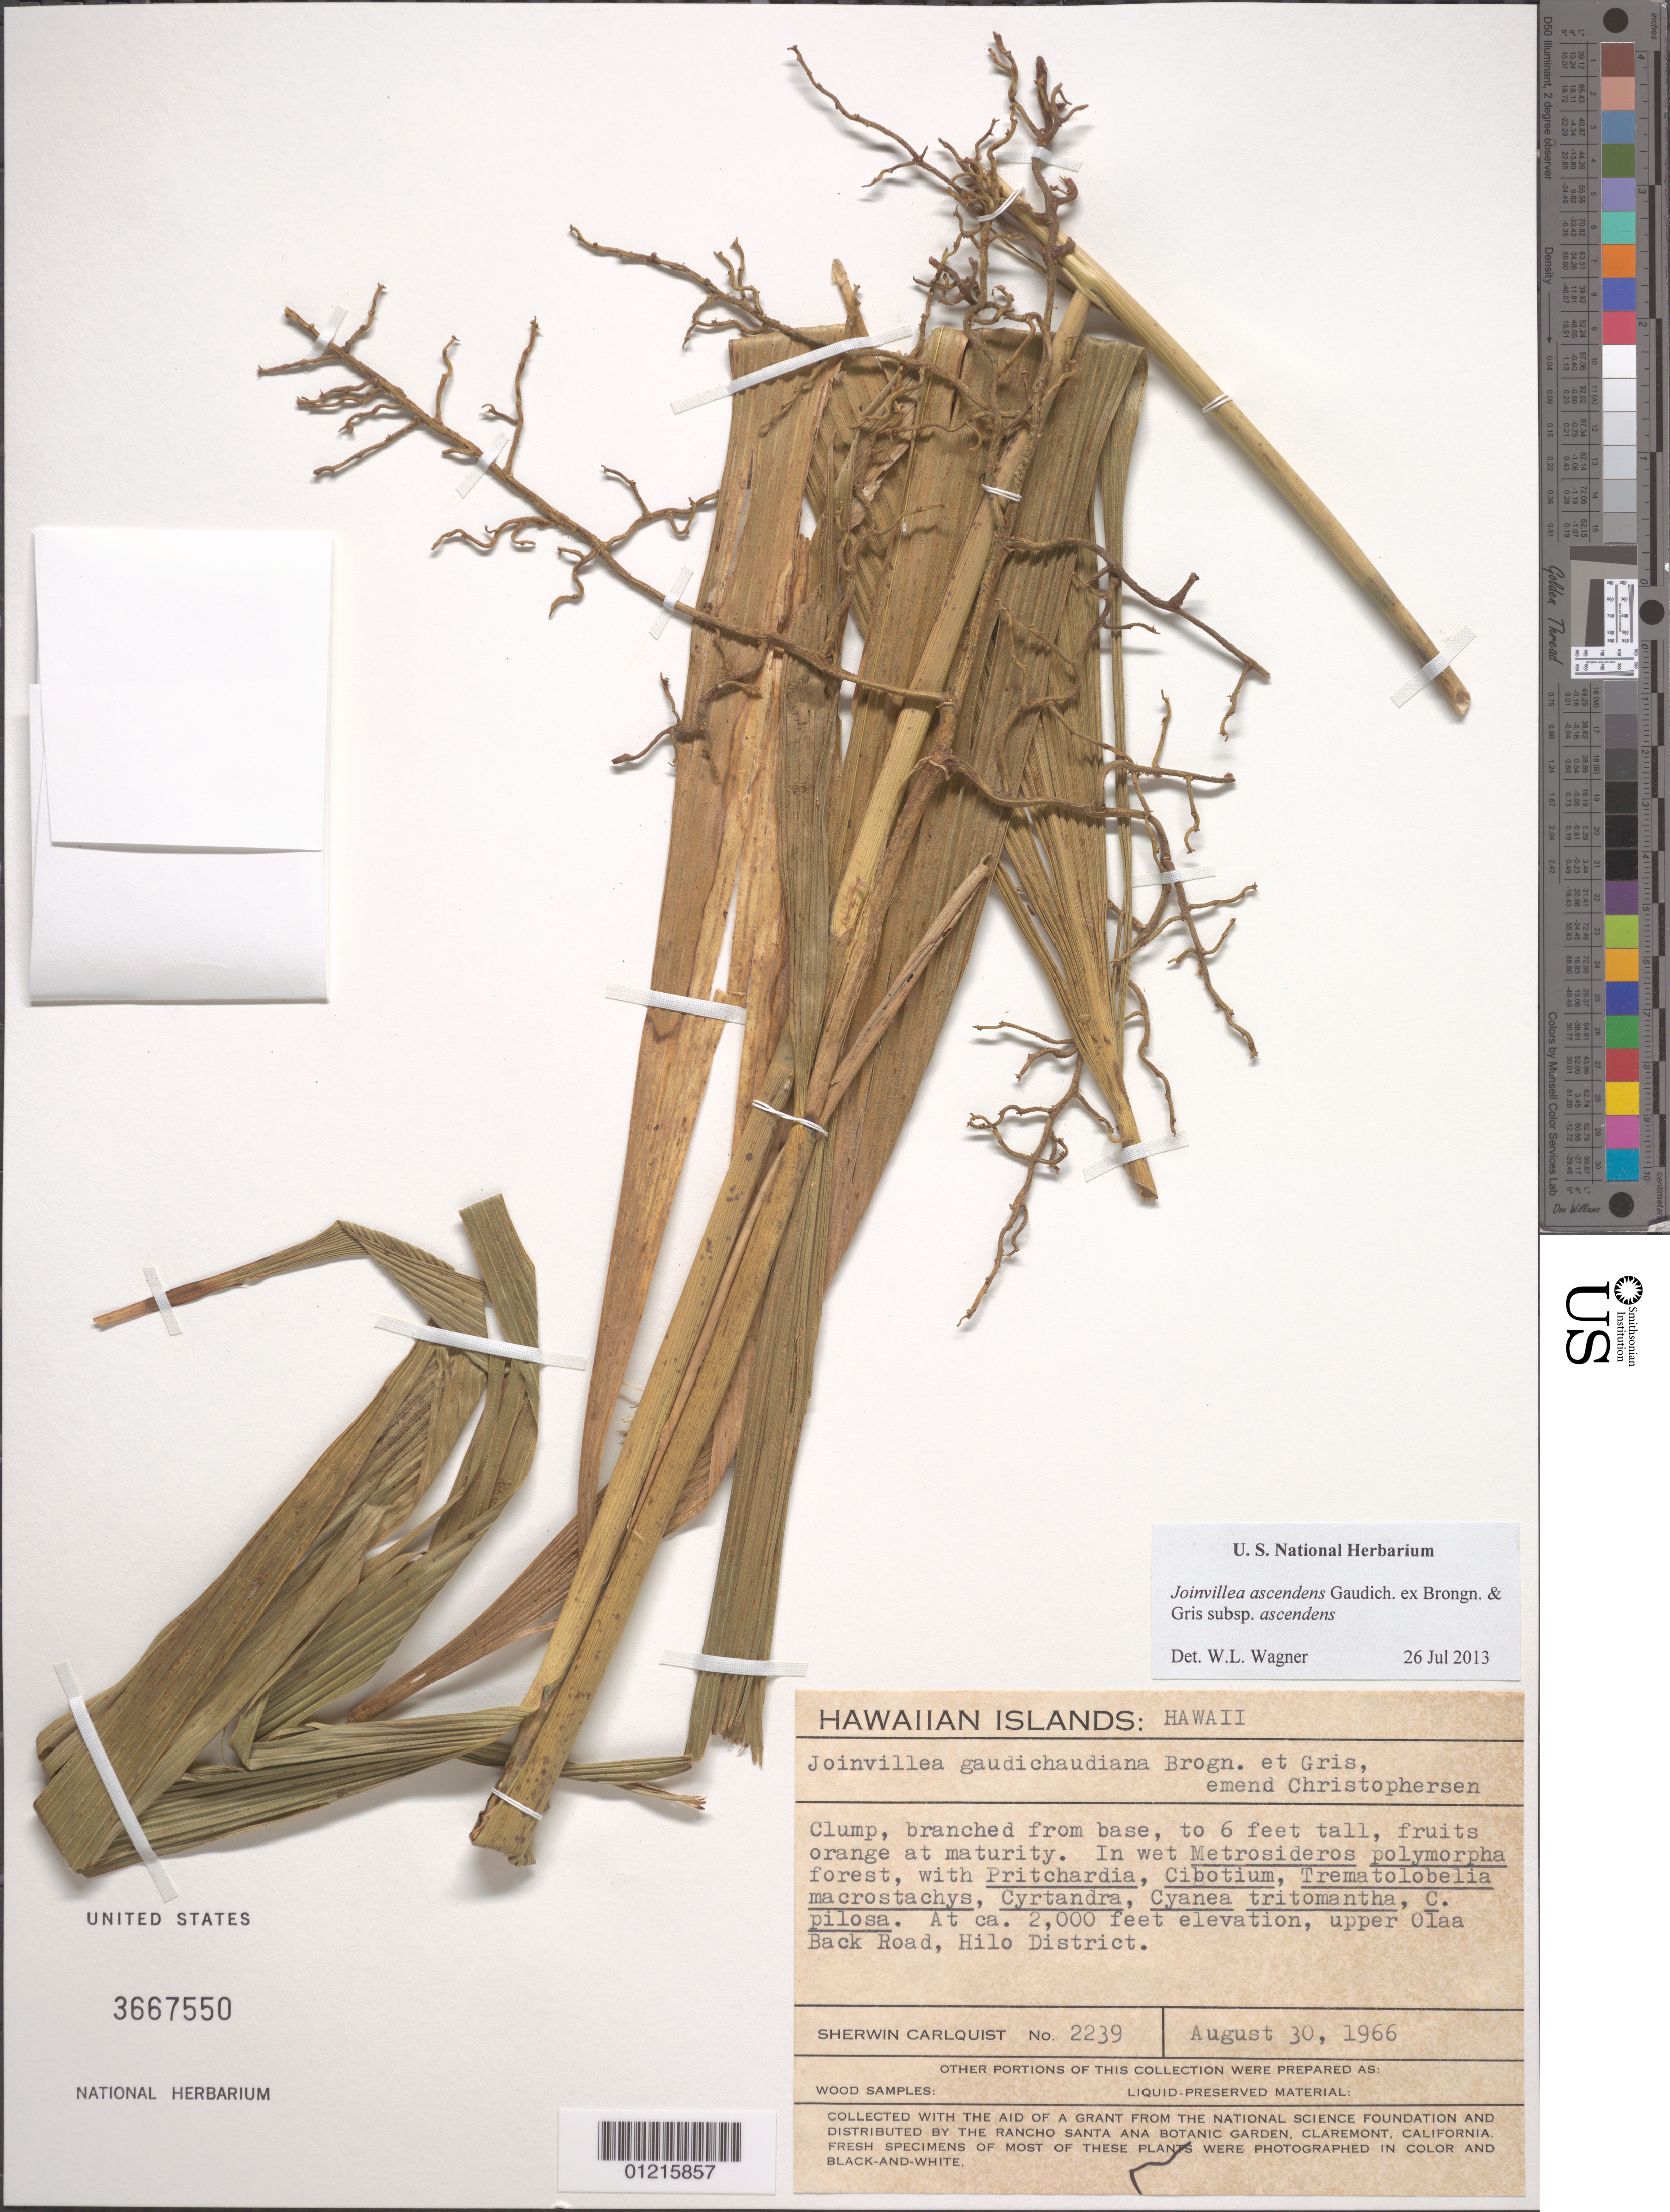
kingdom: Plantae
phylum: Tracheophyta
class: Liliopsida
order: Poales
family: Joinvilleaceae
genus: Joinvillea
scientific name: Joinvillea ascendens subsp. ascendens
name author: Gaudich. ex Brongn. & Gris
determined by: Wagner, W. L., (BOT), Smithsonian Institution - National Museum of Natural History (UNITED STATES)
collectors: S. Carlquist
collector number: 2239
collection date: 1966-08-30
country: United States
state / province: Hawaii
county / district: Hawaii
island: Hawaii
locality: Hilo District, upper Olaa Back Road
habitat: Wet forest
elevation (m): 610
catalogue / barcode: US 3667550